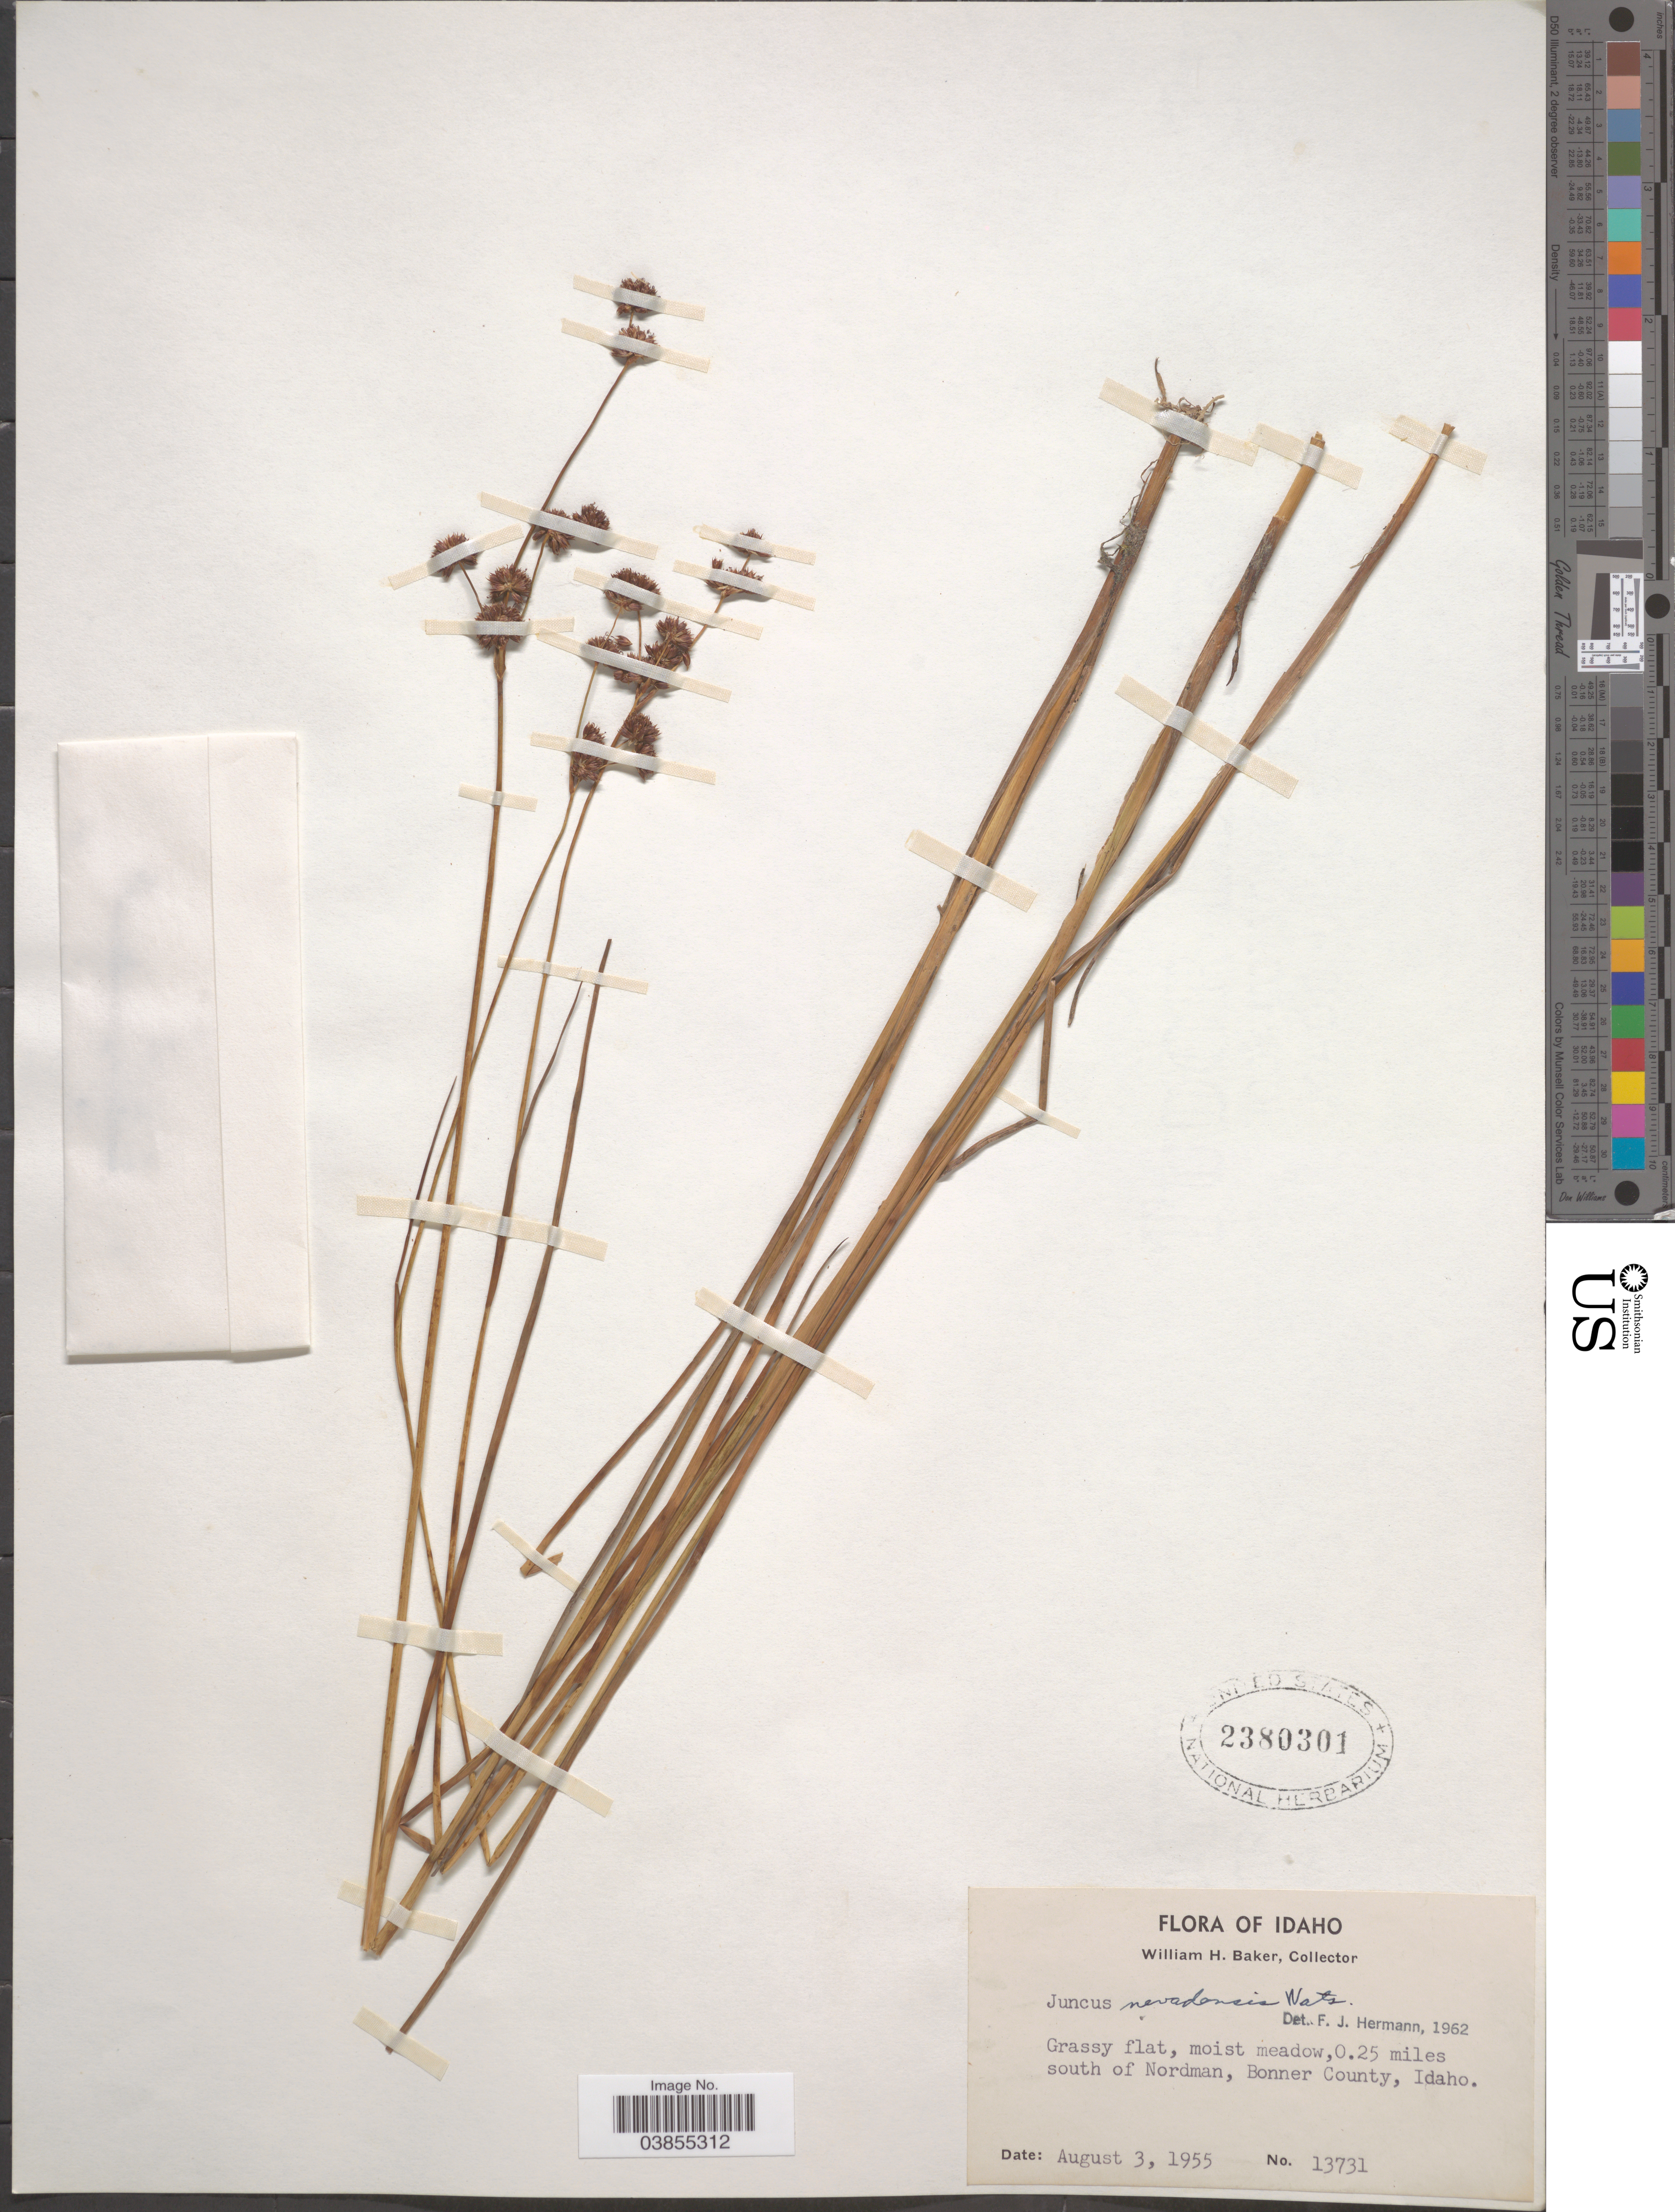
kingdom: Plantae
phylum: Tracheophyta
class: Liliopsida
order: Poales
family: Juncaceae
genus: Juncus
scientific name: Juncus nevadensis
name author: S. Watson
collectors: W. H. Baker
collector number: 13731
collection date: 1955-08-03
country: United States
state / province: Idaho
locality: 0.25 miles south of Nordman, Bonner County.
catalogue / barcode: US 2380301